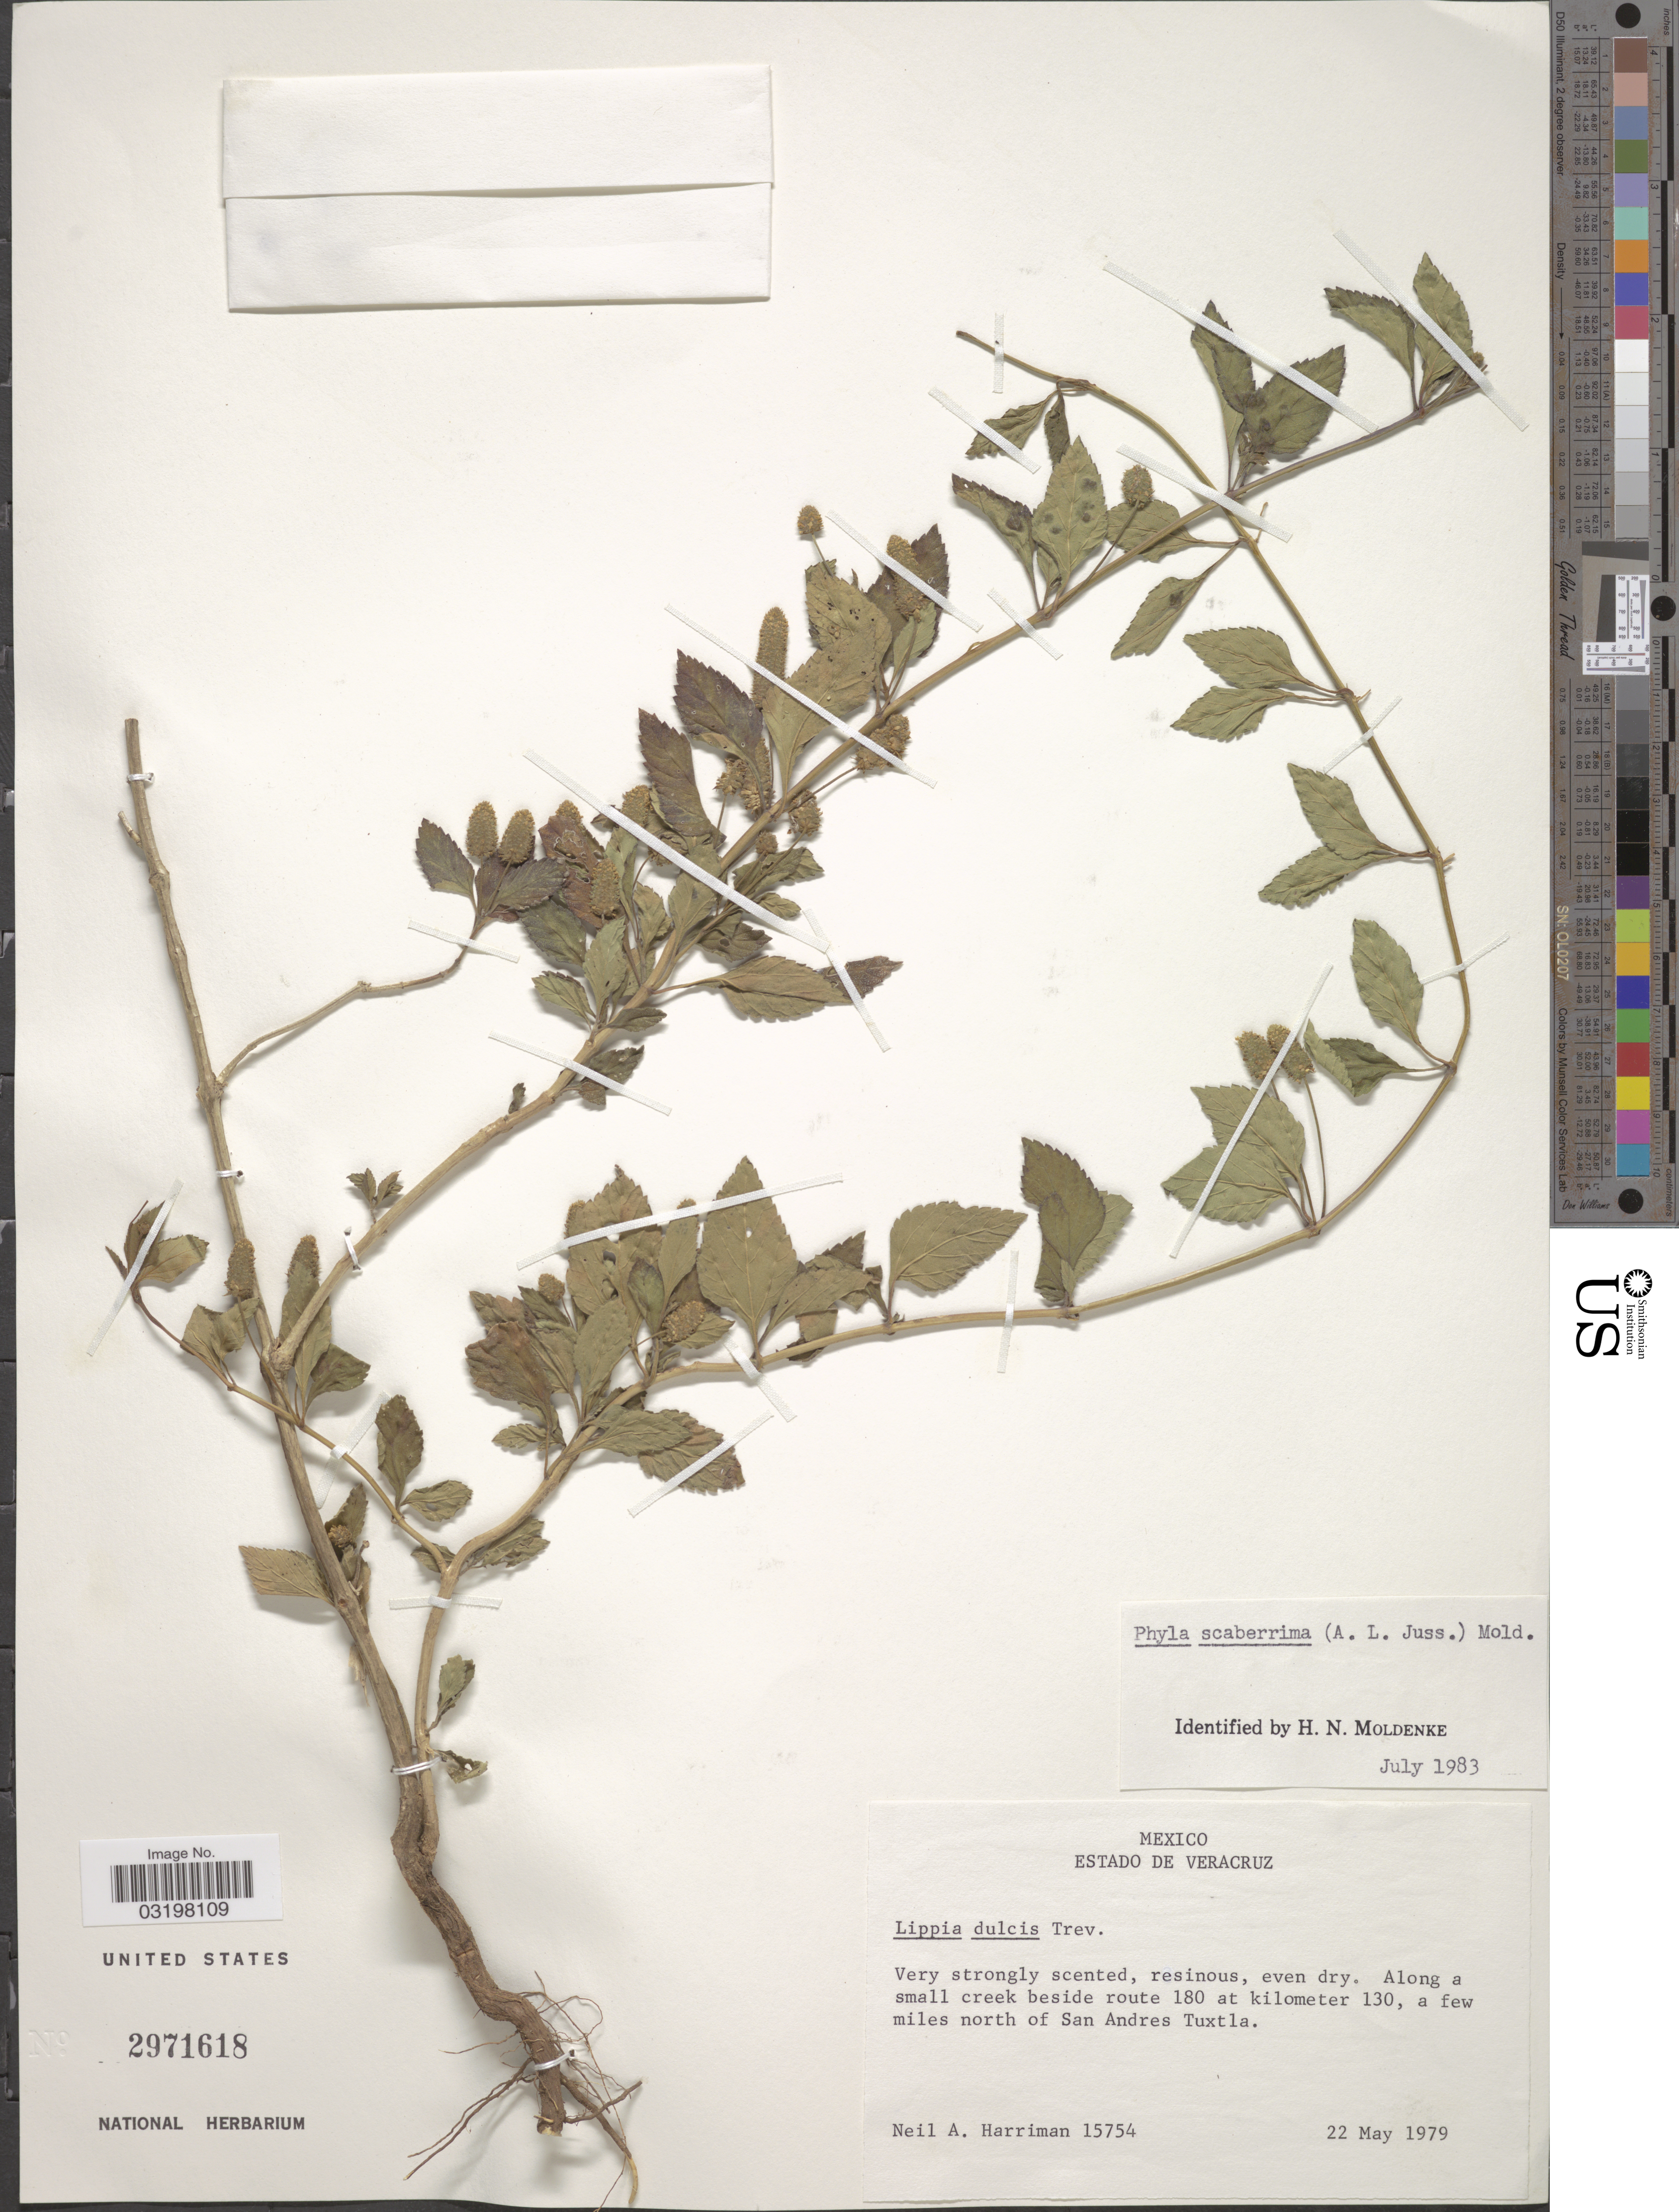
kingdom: Plantae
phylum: Tracheophyta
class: Magnoliopsida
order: Lamiales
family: Verbenaceae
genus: Lippia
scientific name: Lippia dulcis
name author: Trevis.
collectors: N. A. Harriman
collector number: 15754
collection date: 1979-05-22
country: Mexico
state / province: Veracruz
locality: Estado de Veracruz. Along a small creek beside route 180 at kilometer 130, a few miles north of San Andres Tuxtla.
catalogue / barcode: US 2971618